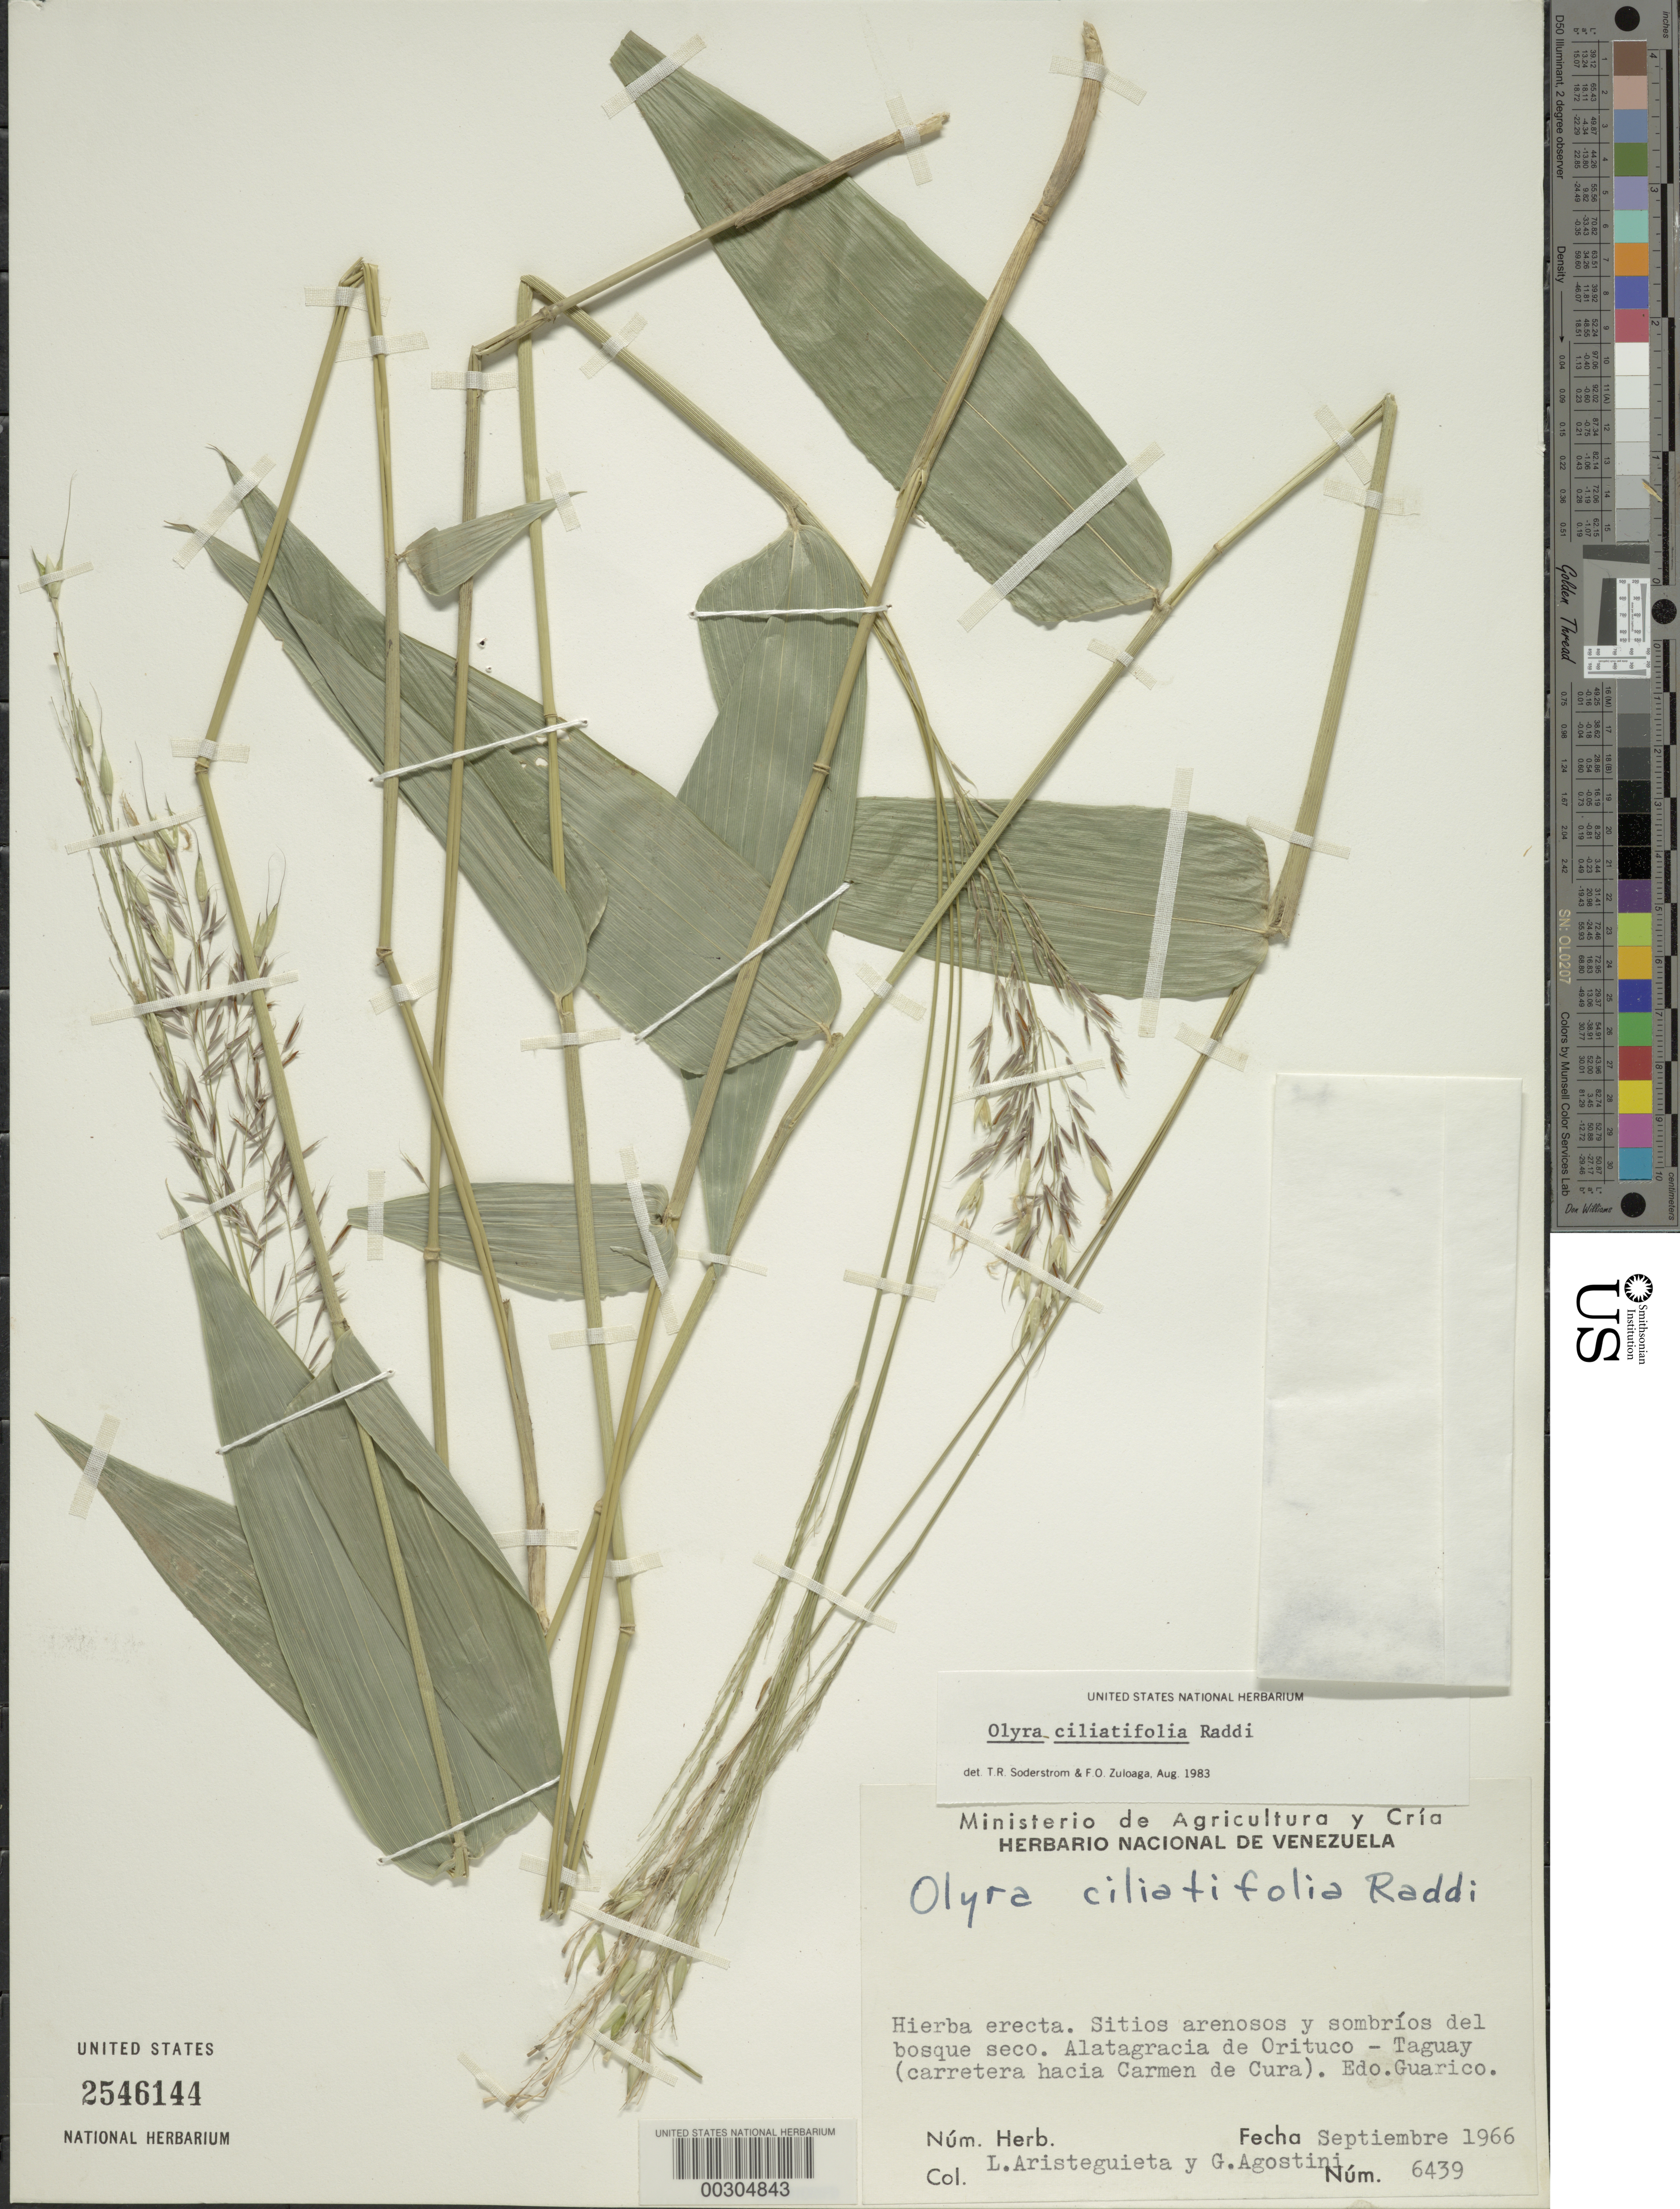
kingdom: Plantae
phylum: Tracheophyta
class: Liliopsida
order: Poales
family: Poaceae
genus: Olyra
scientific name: Olyra ciliatifolia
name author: Raddi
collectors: L. Aristeguieta & G. Agostini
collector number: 6439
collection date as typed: Sep 1966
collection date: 1966-09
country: Venezuela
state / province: Guárico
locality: Altagracia de orituco-taguay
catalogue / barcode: US 2546144